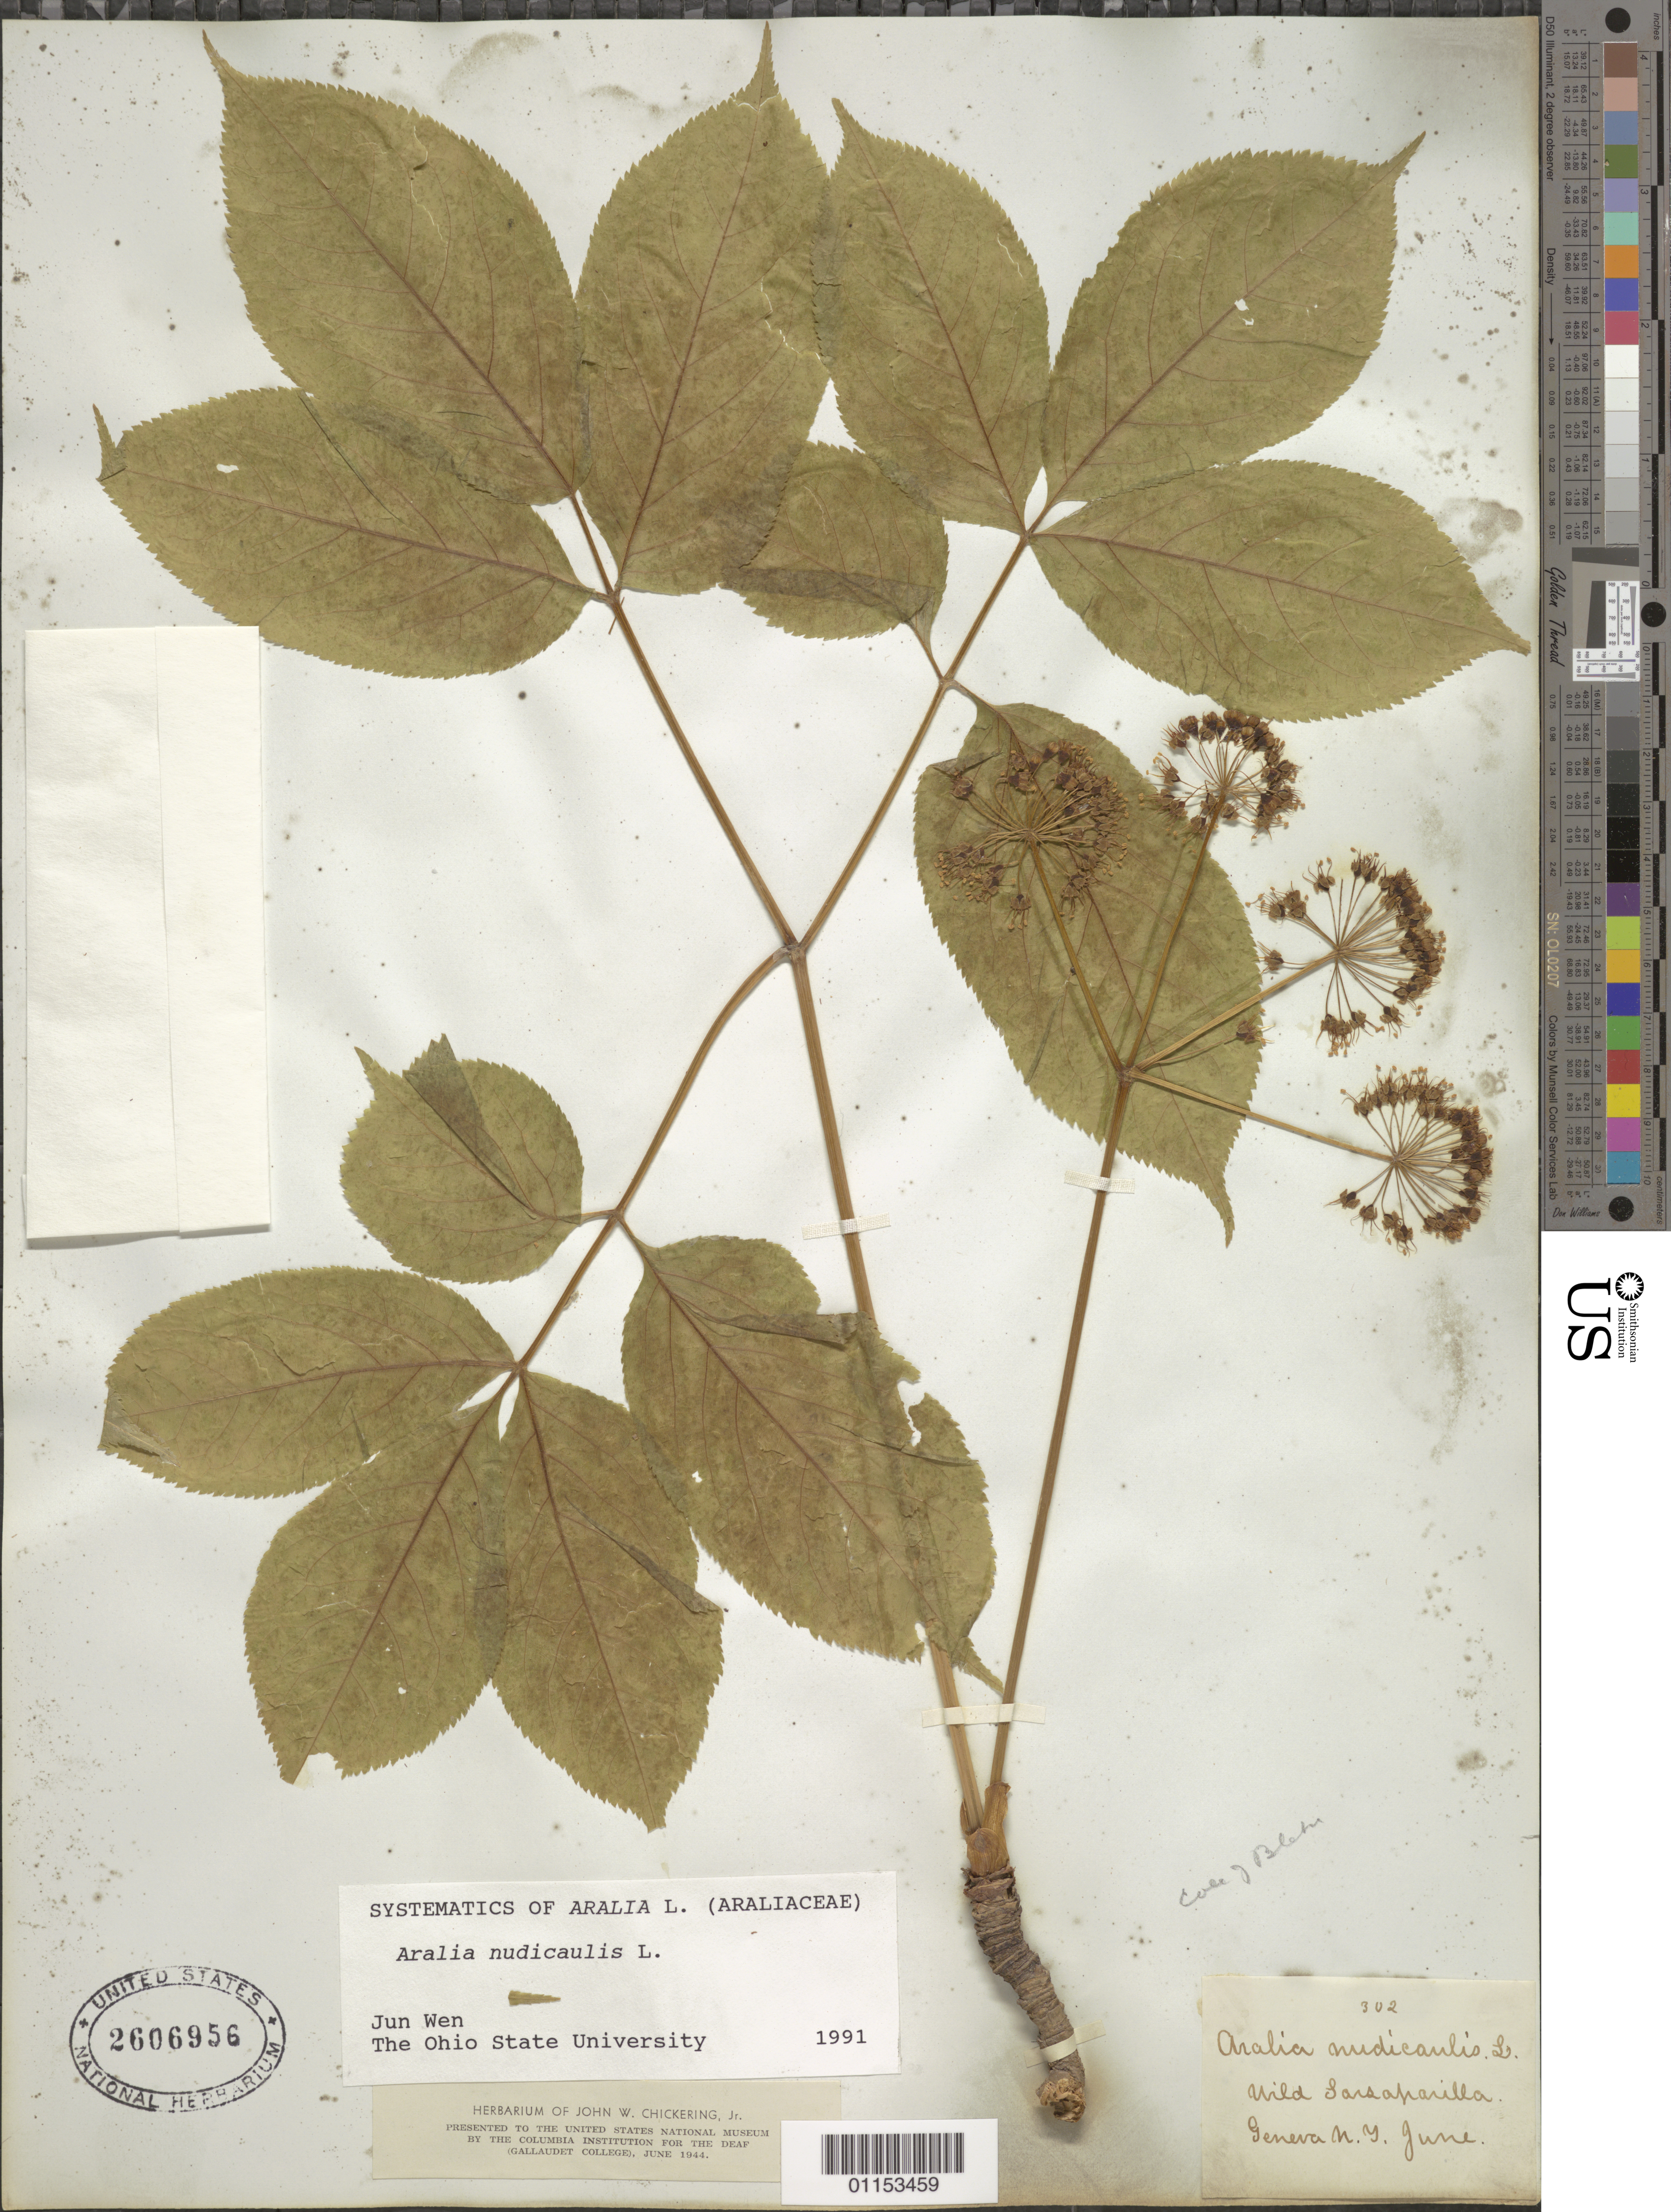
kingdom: Plantae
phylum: Tracheophyta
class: Magnoliopsida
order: Apiales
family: Araliaceae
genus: Aralia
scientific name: Aralia nudicaulis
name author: L.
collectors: ex herb. J.W. Chickering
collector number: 302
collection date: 1944-06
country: United States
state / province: New York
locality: Geneva.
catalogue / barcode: US 2606956